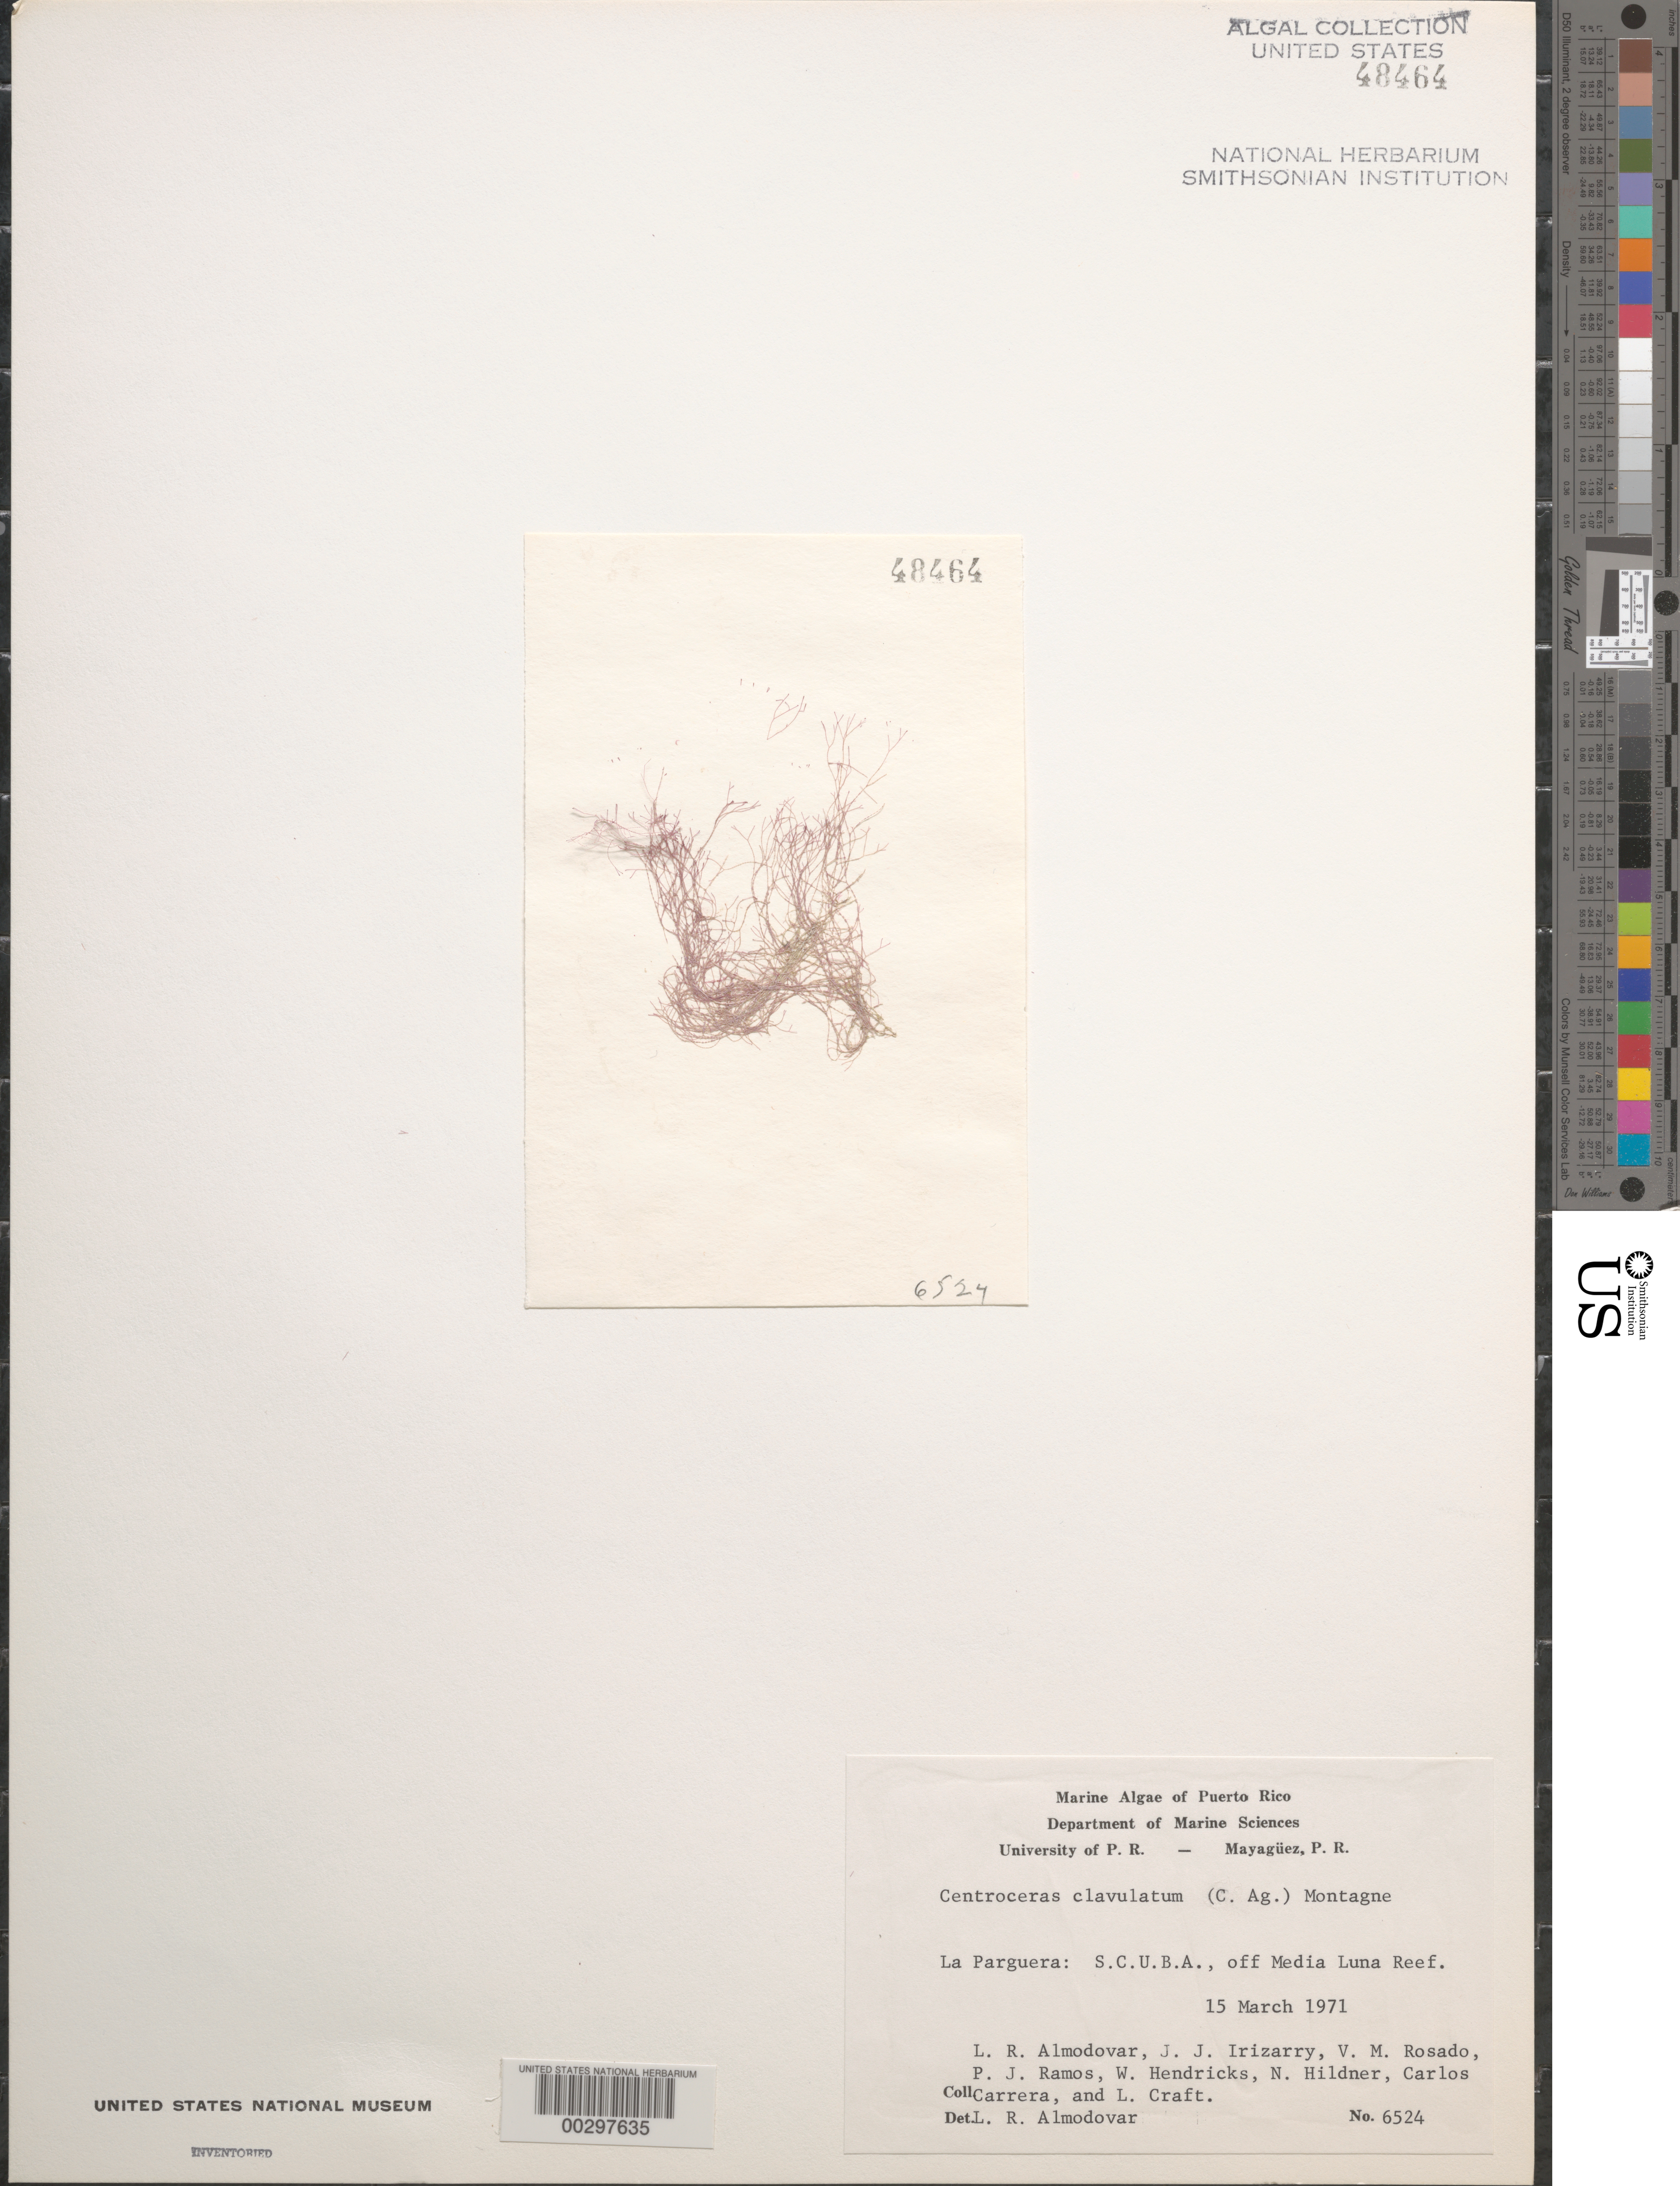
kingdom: Plantae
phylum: Rhodophyta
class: Florideophyceae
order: Ceramiales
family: Ceramiaceae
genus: Centroceras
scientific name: Centroceras clavulatum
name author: (C. Agardh) Mont.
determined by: Almodovar, L. R.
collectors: L. Almodovar, J. Irizarry, P. Ramos, W. Hendricks, N. Hildner, C. Carrera & L. Craft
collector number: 6524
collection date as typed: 15 Mar 1971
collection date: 1971-03-15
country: Puerto Rico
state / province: Lajas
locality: La Parguera, off Media Luna Reef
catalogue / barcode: US 48464